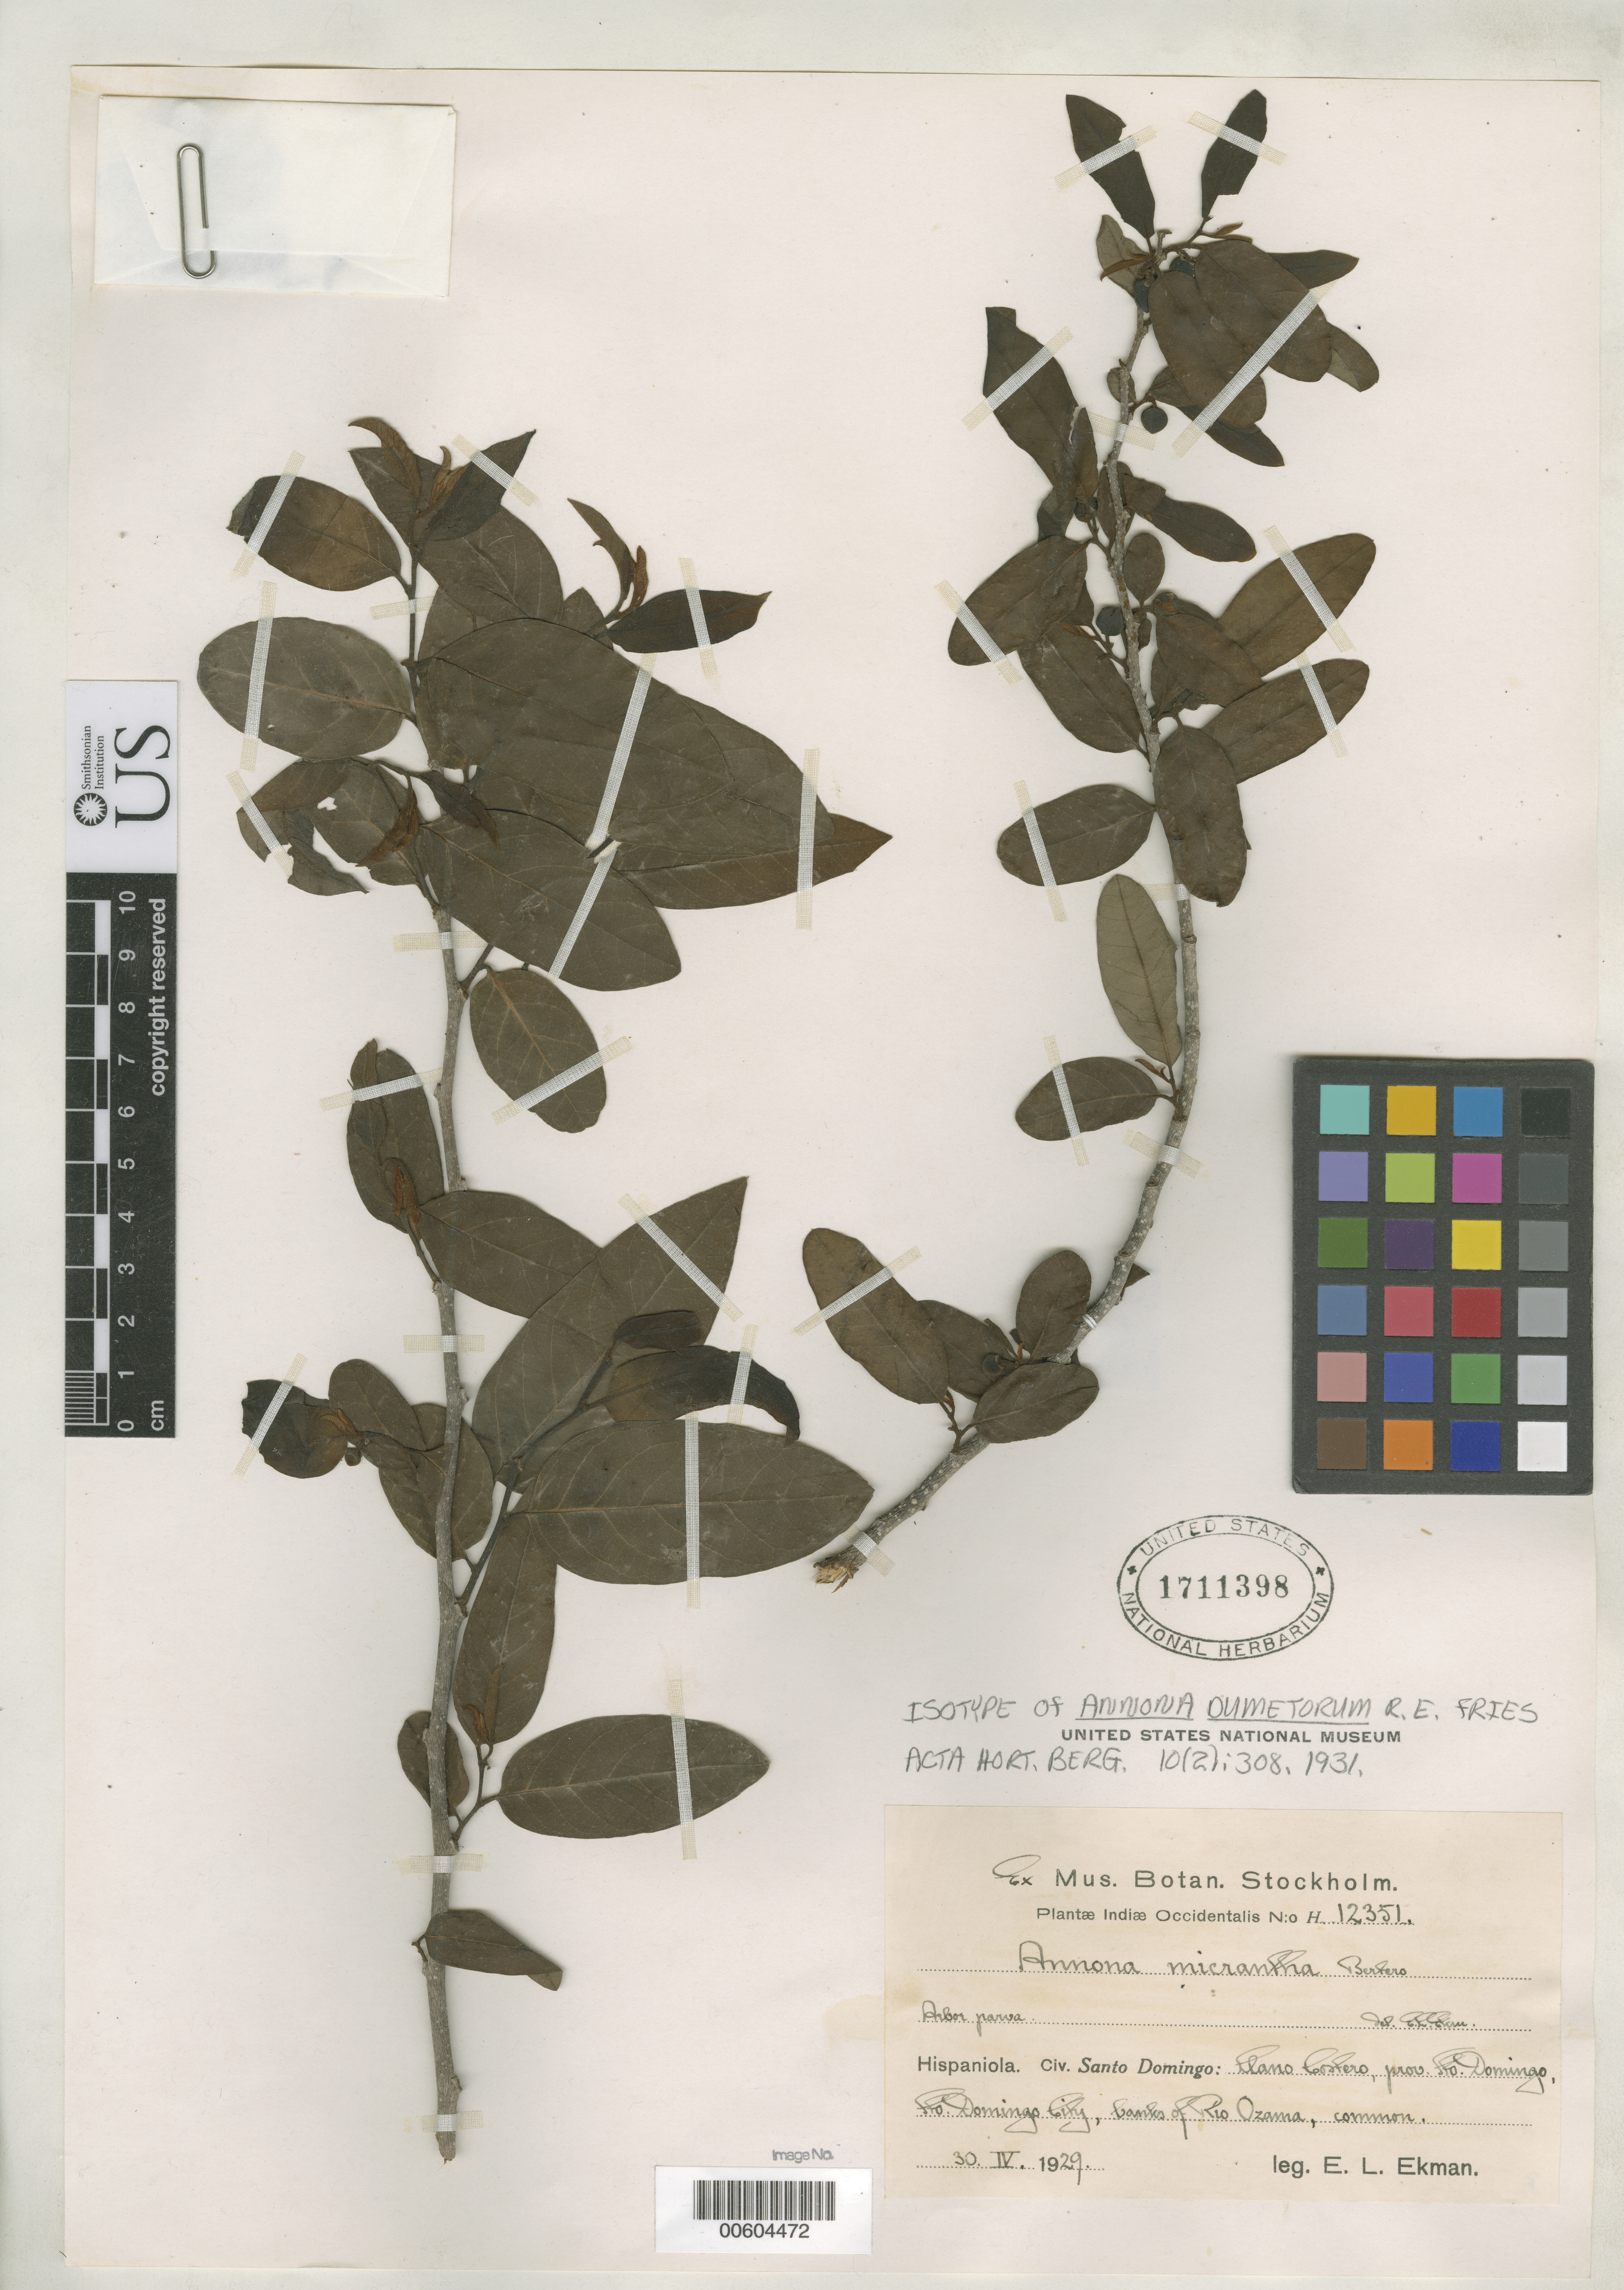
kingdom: Plantae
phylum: Tracheophyta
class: Magnoliopsida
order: Magnoliales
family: Annonaceae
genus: Annona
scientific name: Annona dumetorum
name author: R.E. Fr.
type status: Isotype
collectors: E. L. Ekman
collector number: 12351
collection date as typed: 30 Apr 1929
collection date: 1929-04-30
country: Dominican Republic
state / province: Distrito Nacional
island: Greater Antilles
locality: Llano Costero, Santo Domingo City, banks of Rio Ozama.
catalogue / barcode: US 1711398